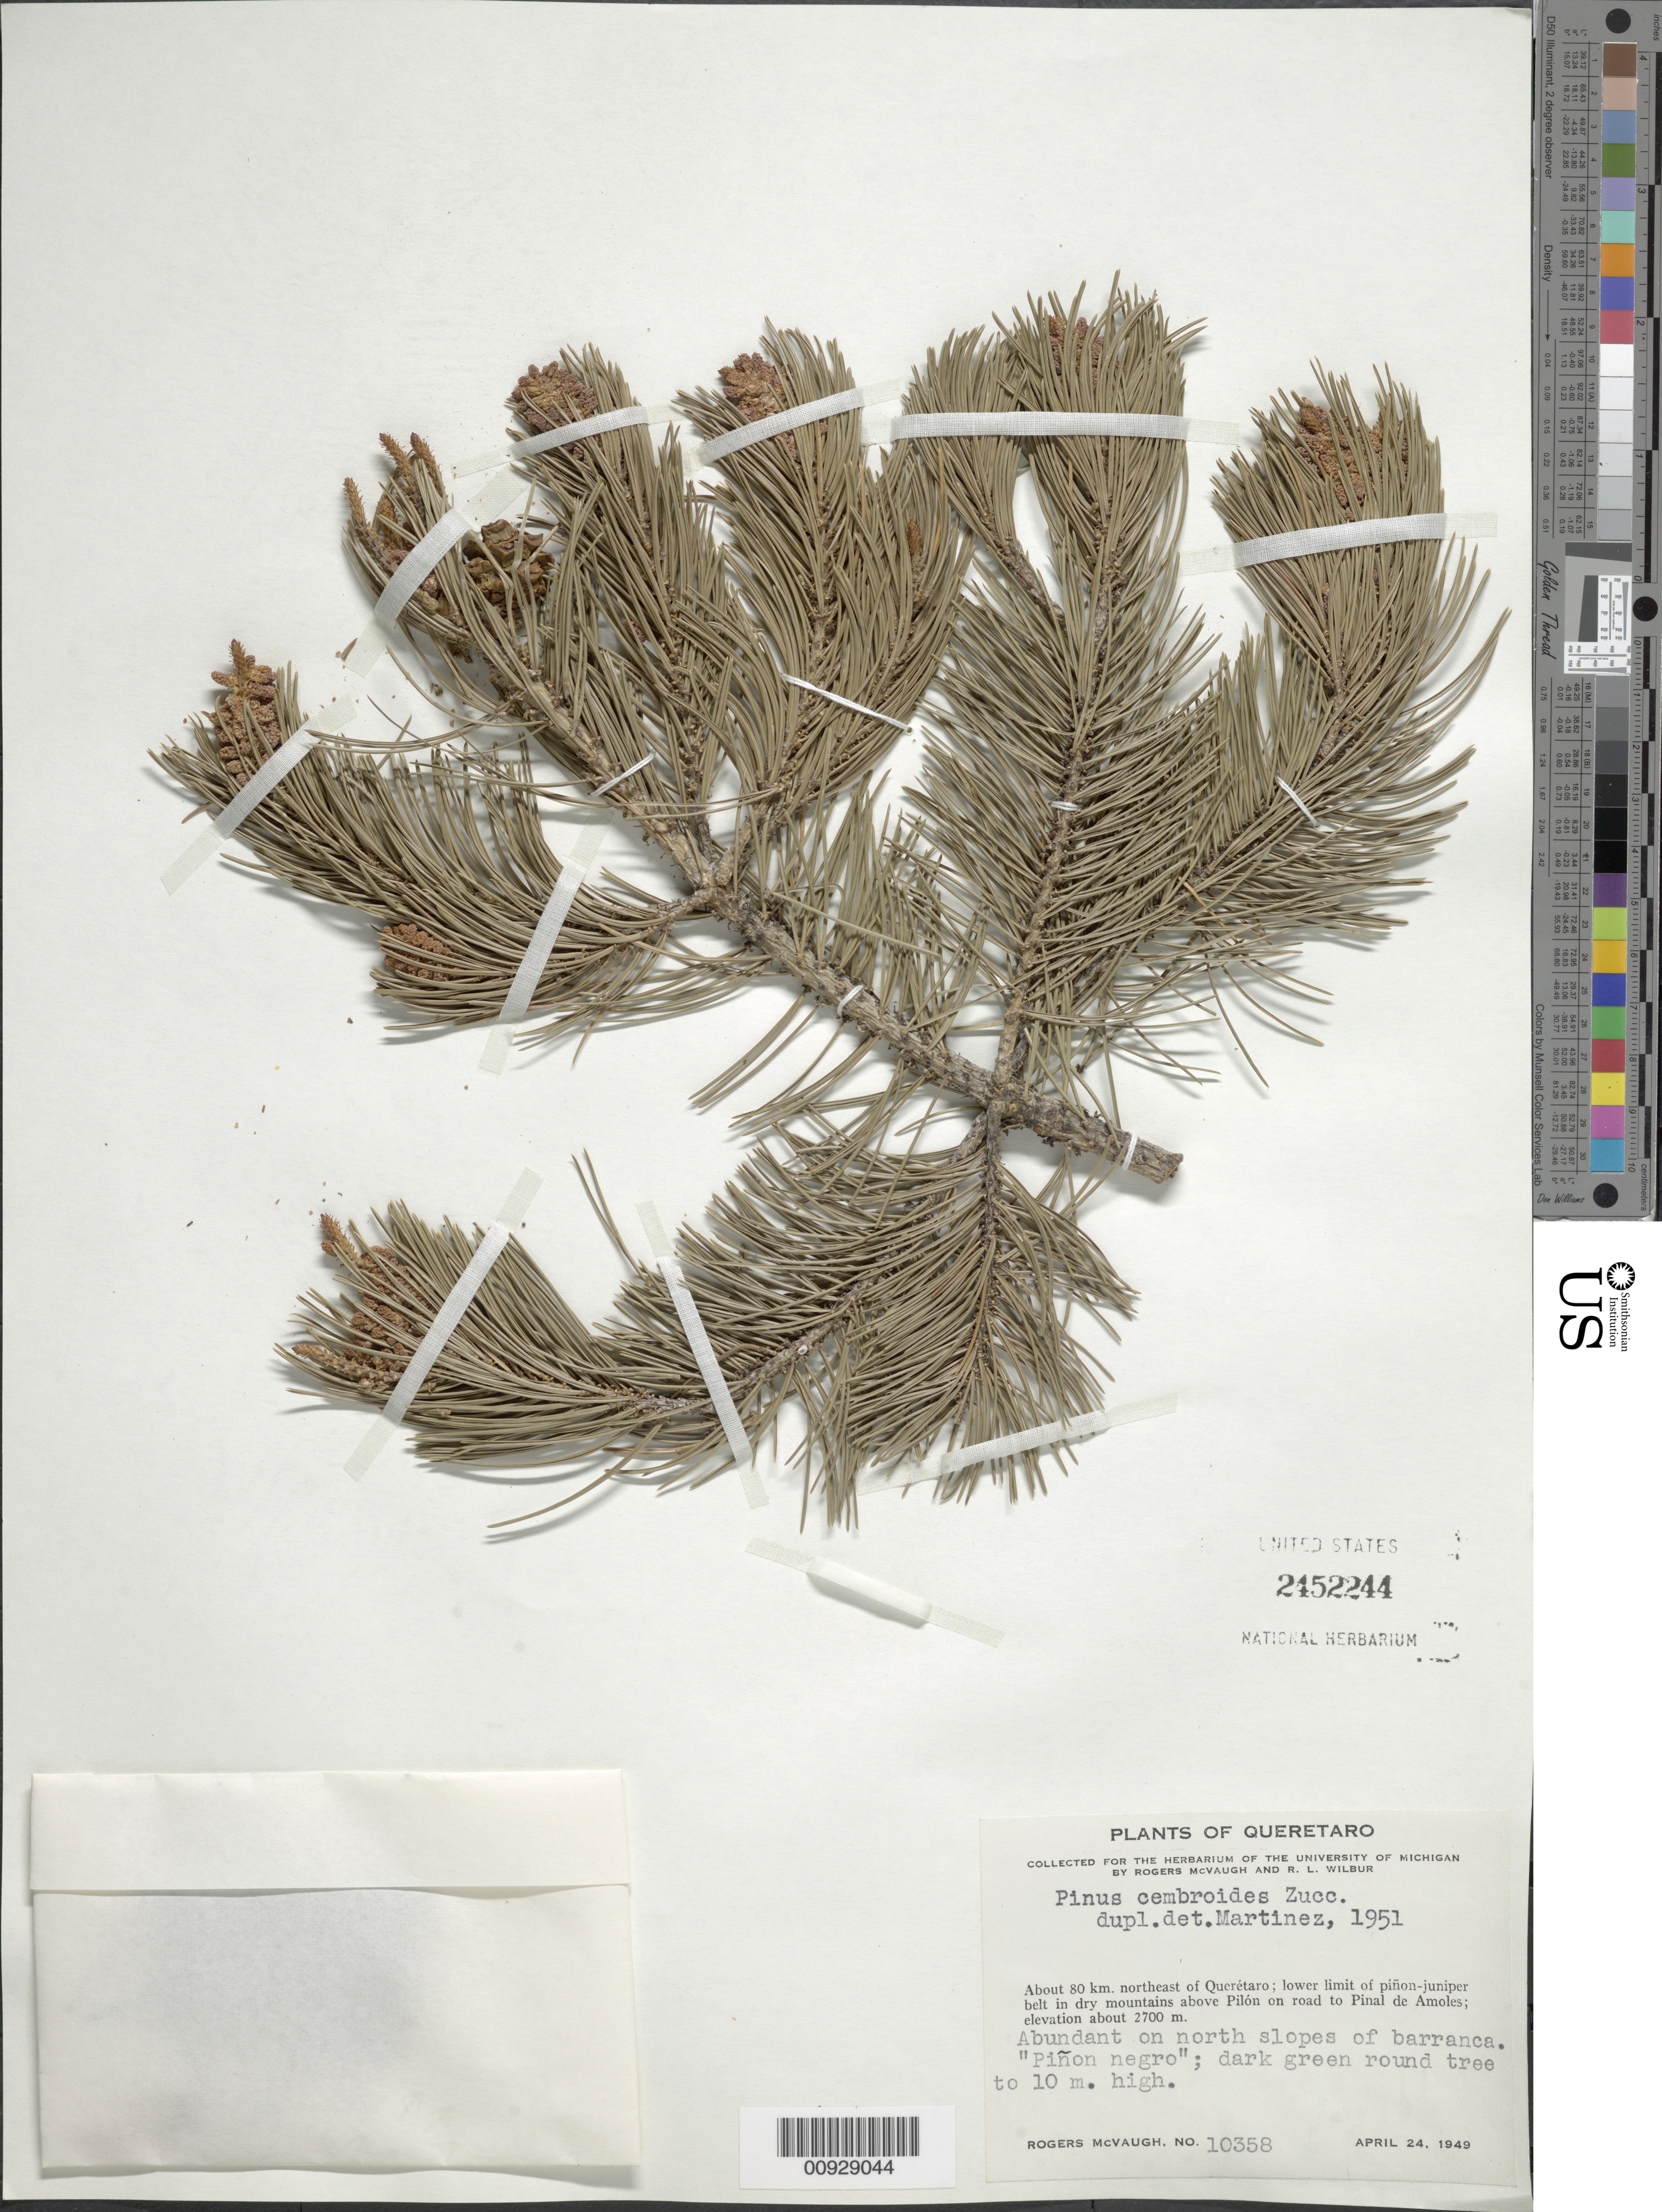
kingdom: Plantae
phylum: Tracheophyta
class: Pinopsida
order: Pinales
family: Pinaceae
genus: Pinus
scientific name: Pinus cembroides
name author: Zucc.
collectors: R. McVaugh & R. L. Wilbur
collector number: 10358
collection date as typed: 24 Apr 1949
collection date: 1949-04-24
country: Mexico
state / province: Querétaro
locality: About 80 km. northeast of Querétaro; above Pilón on road to Pinal de Amoles.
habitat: On north slopes of barranca. Lower limit of piñon-juniper belt in dry mountains.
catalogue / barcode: US 2452244